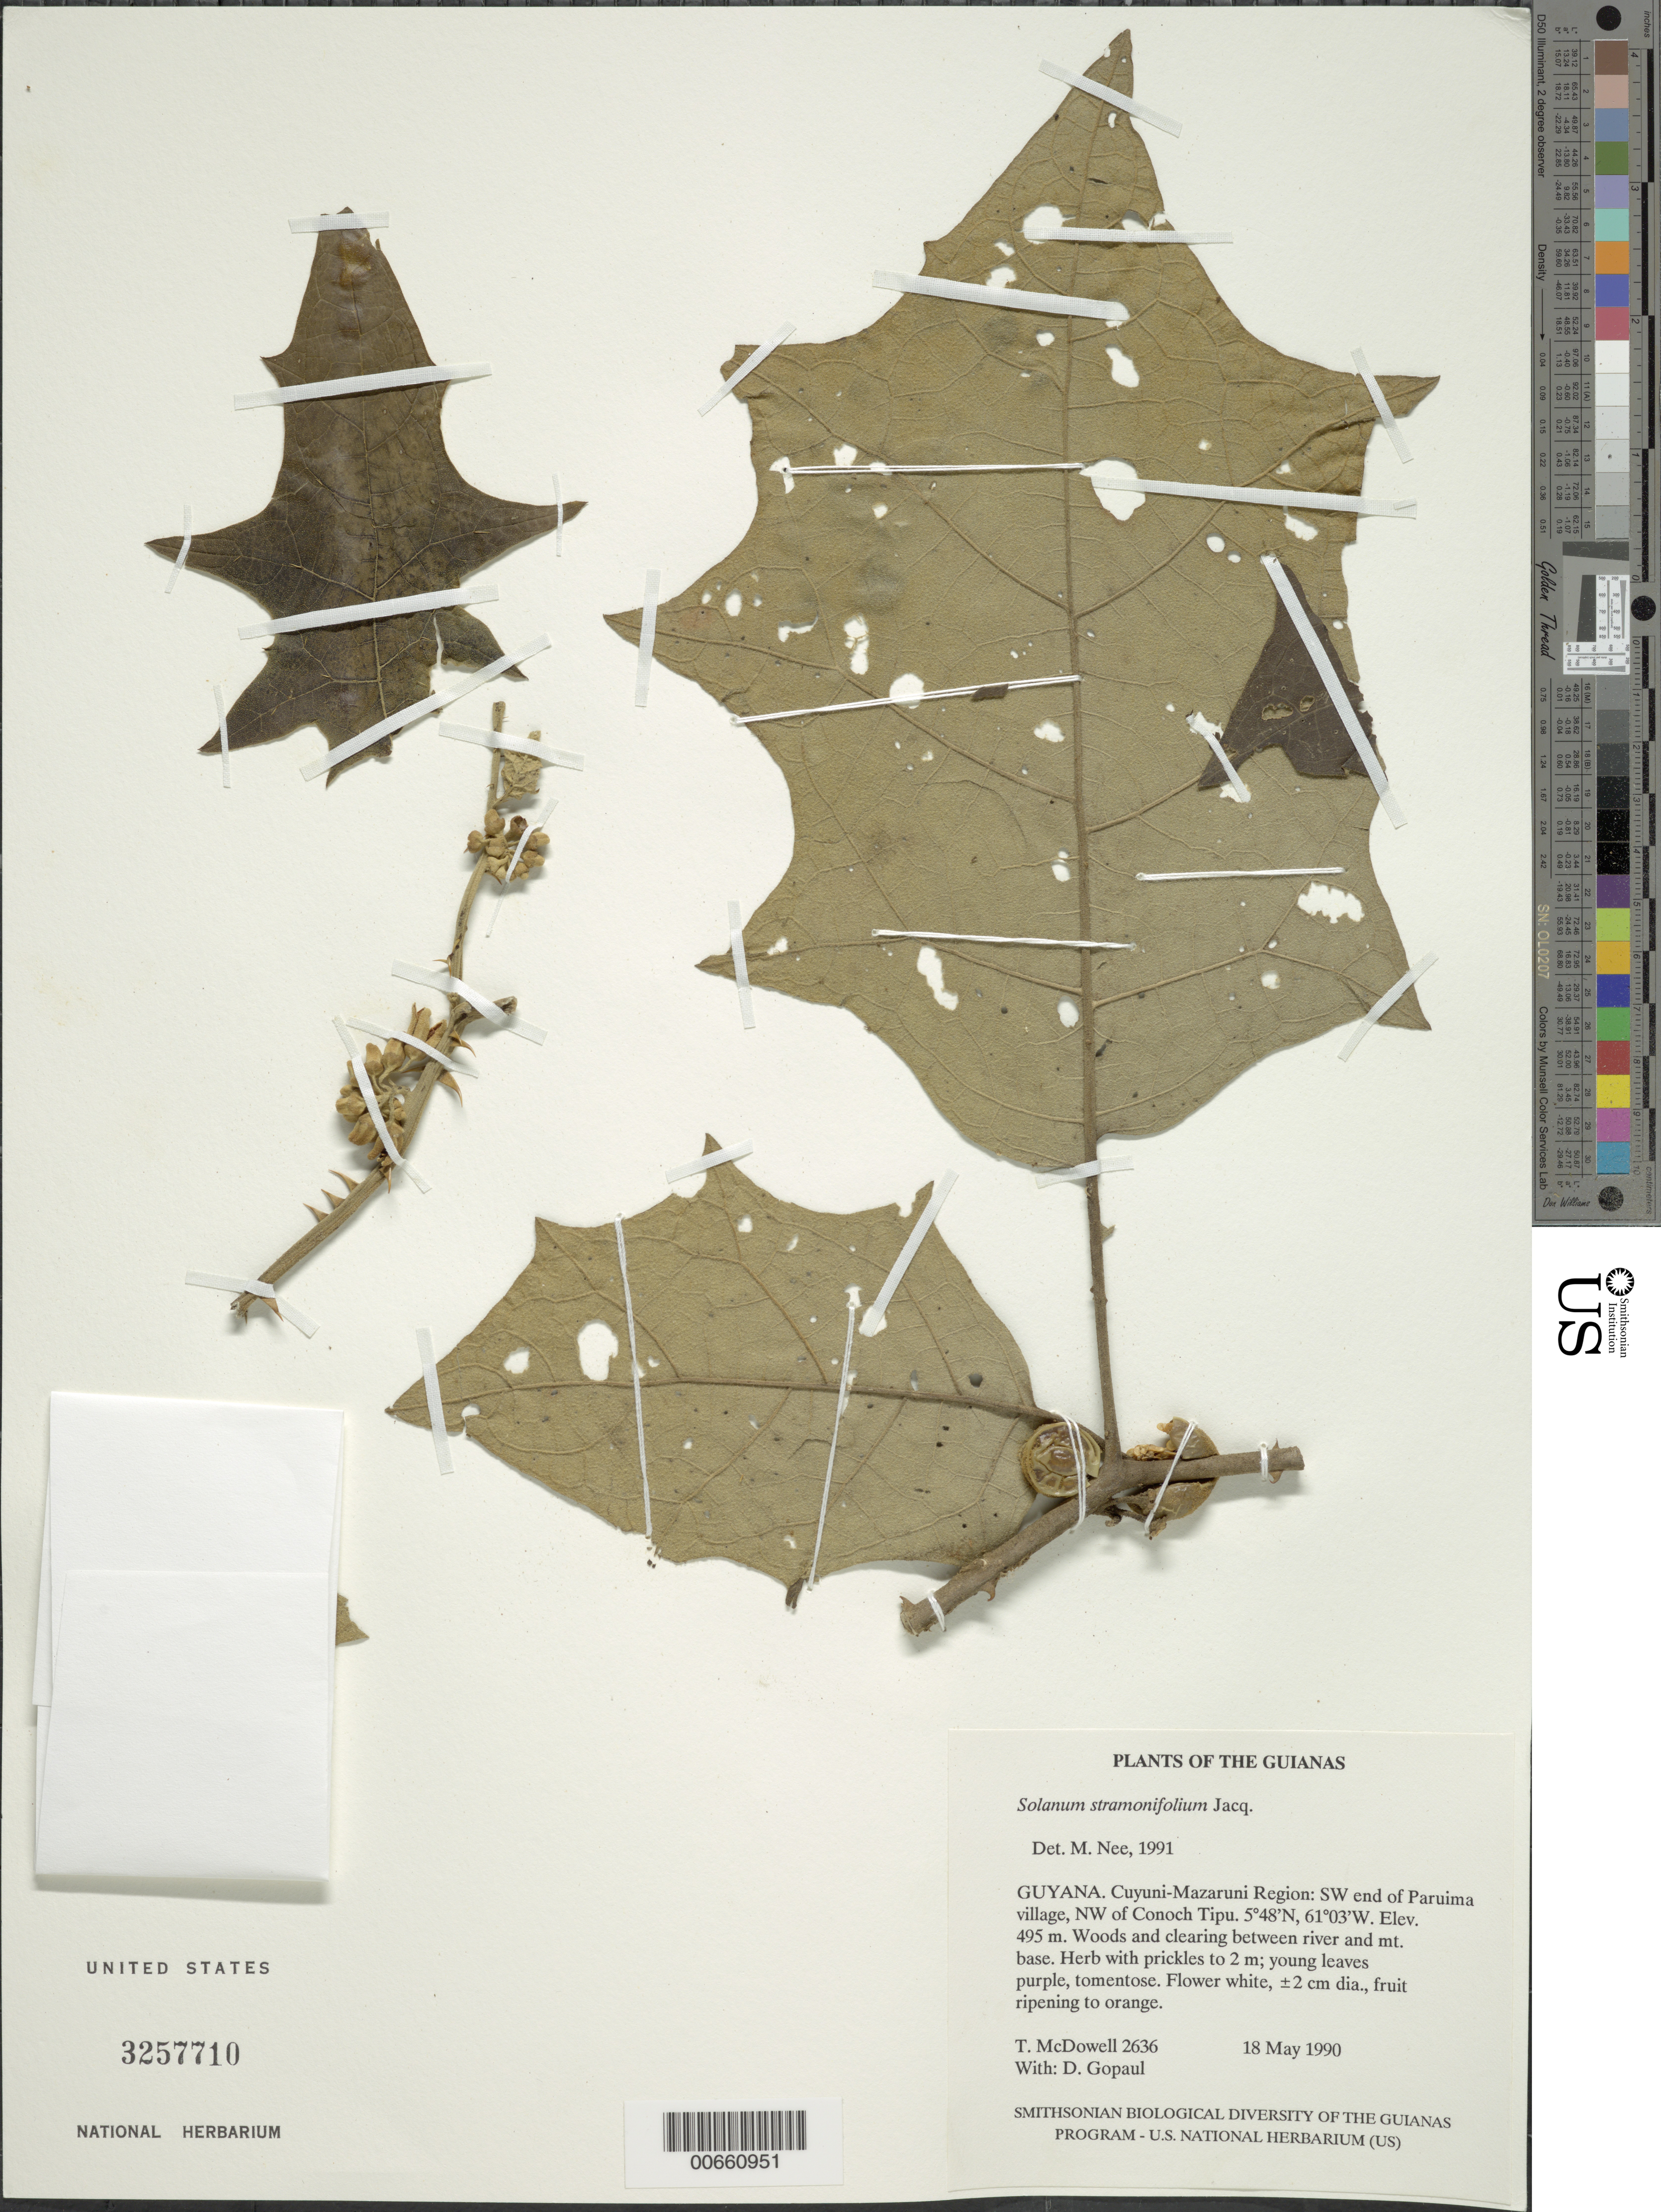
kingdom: Plantae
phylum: Tracheophyta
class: Magnoliopsida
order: Solanales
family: Solanaceae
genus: Solanum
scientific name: Solanum stramoniifolium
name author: Jacq.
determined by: Nee, Michael H.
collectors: T. McDowell & D. Gopaul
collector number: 2636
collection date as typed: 5 May 1990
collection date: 1990-05-05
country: Guyana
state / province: Cuyuni-Mazaruni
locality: SW end of Paruima village, NW of Conoch Tipu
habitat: Woods and clearing between river and mountain base.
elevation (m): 495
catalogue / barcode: US 3257710